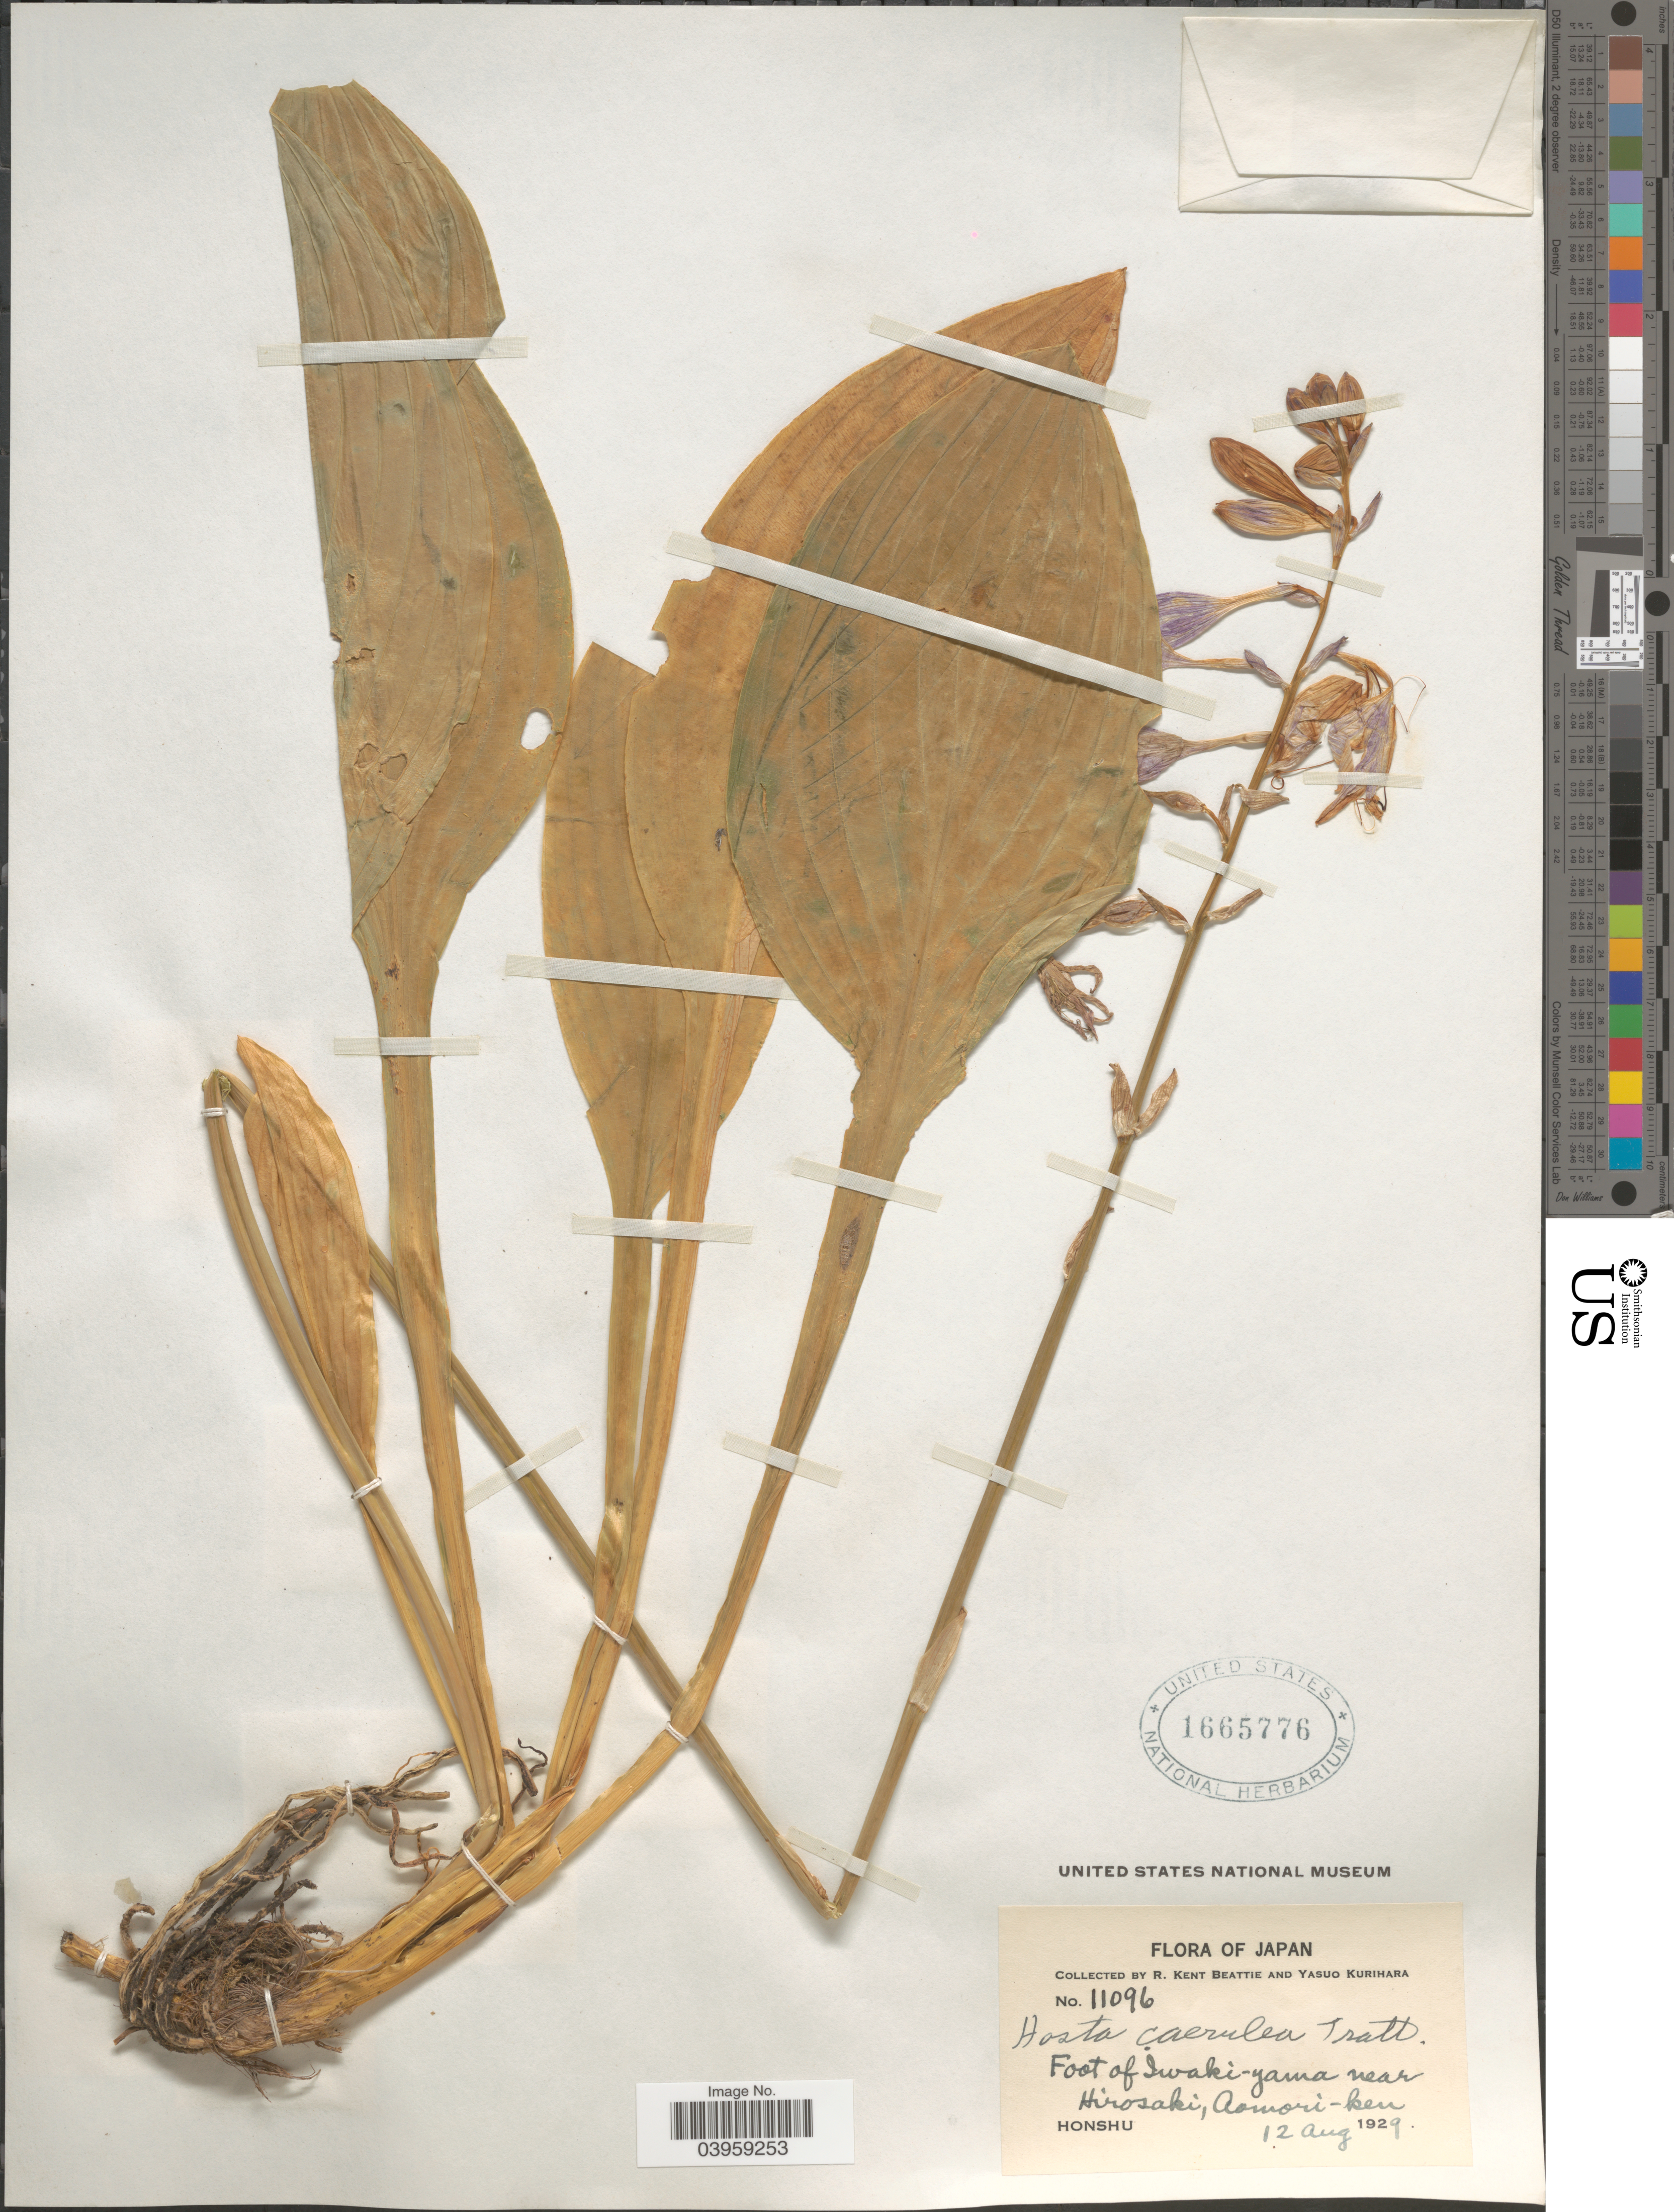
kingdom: Plantae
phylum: Tracheophyta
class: Liliopsida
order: Asparagales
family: Asparagaceae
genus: Hosta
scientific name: Hosta ventricosa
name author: Stearn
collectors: R. K. Beattie & Y. Kurihara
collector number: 11096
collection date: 1929-08-12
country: Japan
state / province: Aomori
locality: Foot of Iwaki-yama near Hirosaki, Aomori-ken. Honshu.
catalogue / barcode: US 1665776